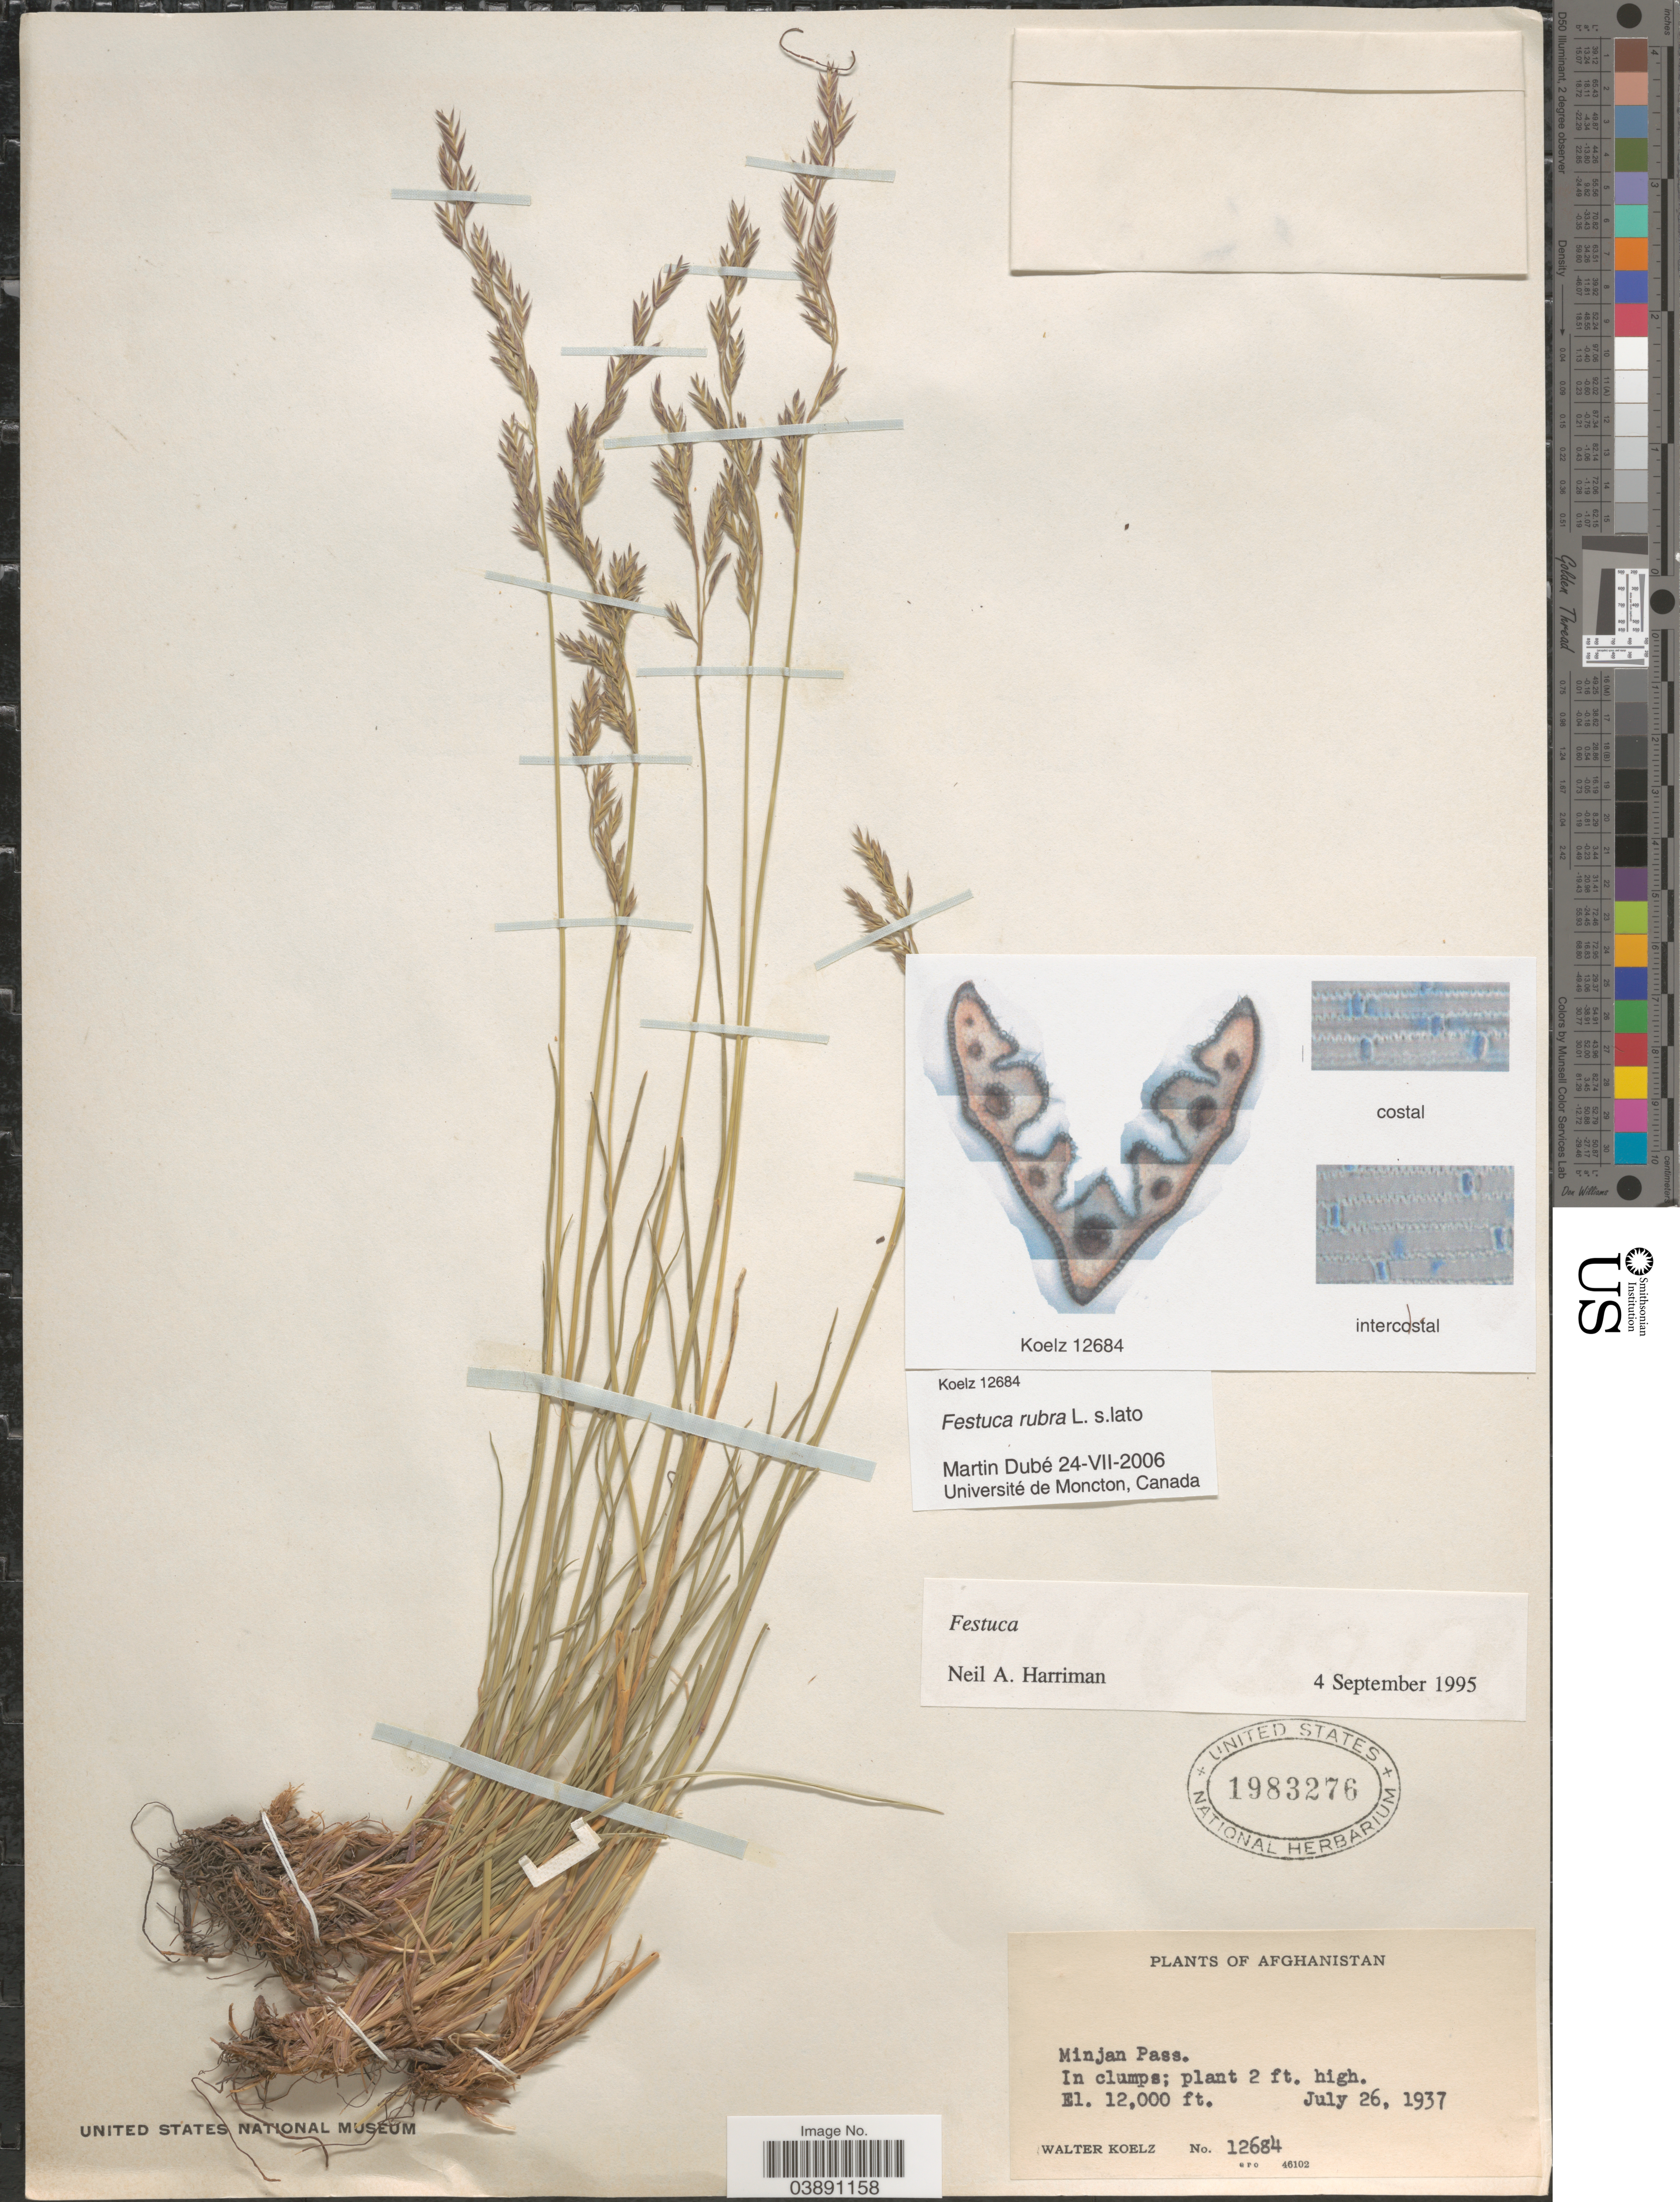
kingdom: Plantae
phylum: Tracheophyta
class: Liliopsida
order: Poales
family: Poaceae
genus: Festuca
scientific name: Festuca rubra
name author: L.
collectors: W. N. Koelz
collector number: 12684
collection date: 1937-07-26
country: Afghanistan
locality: Minjan Pass.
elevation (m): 3658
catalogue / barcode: US 1983276